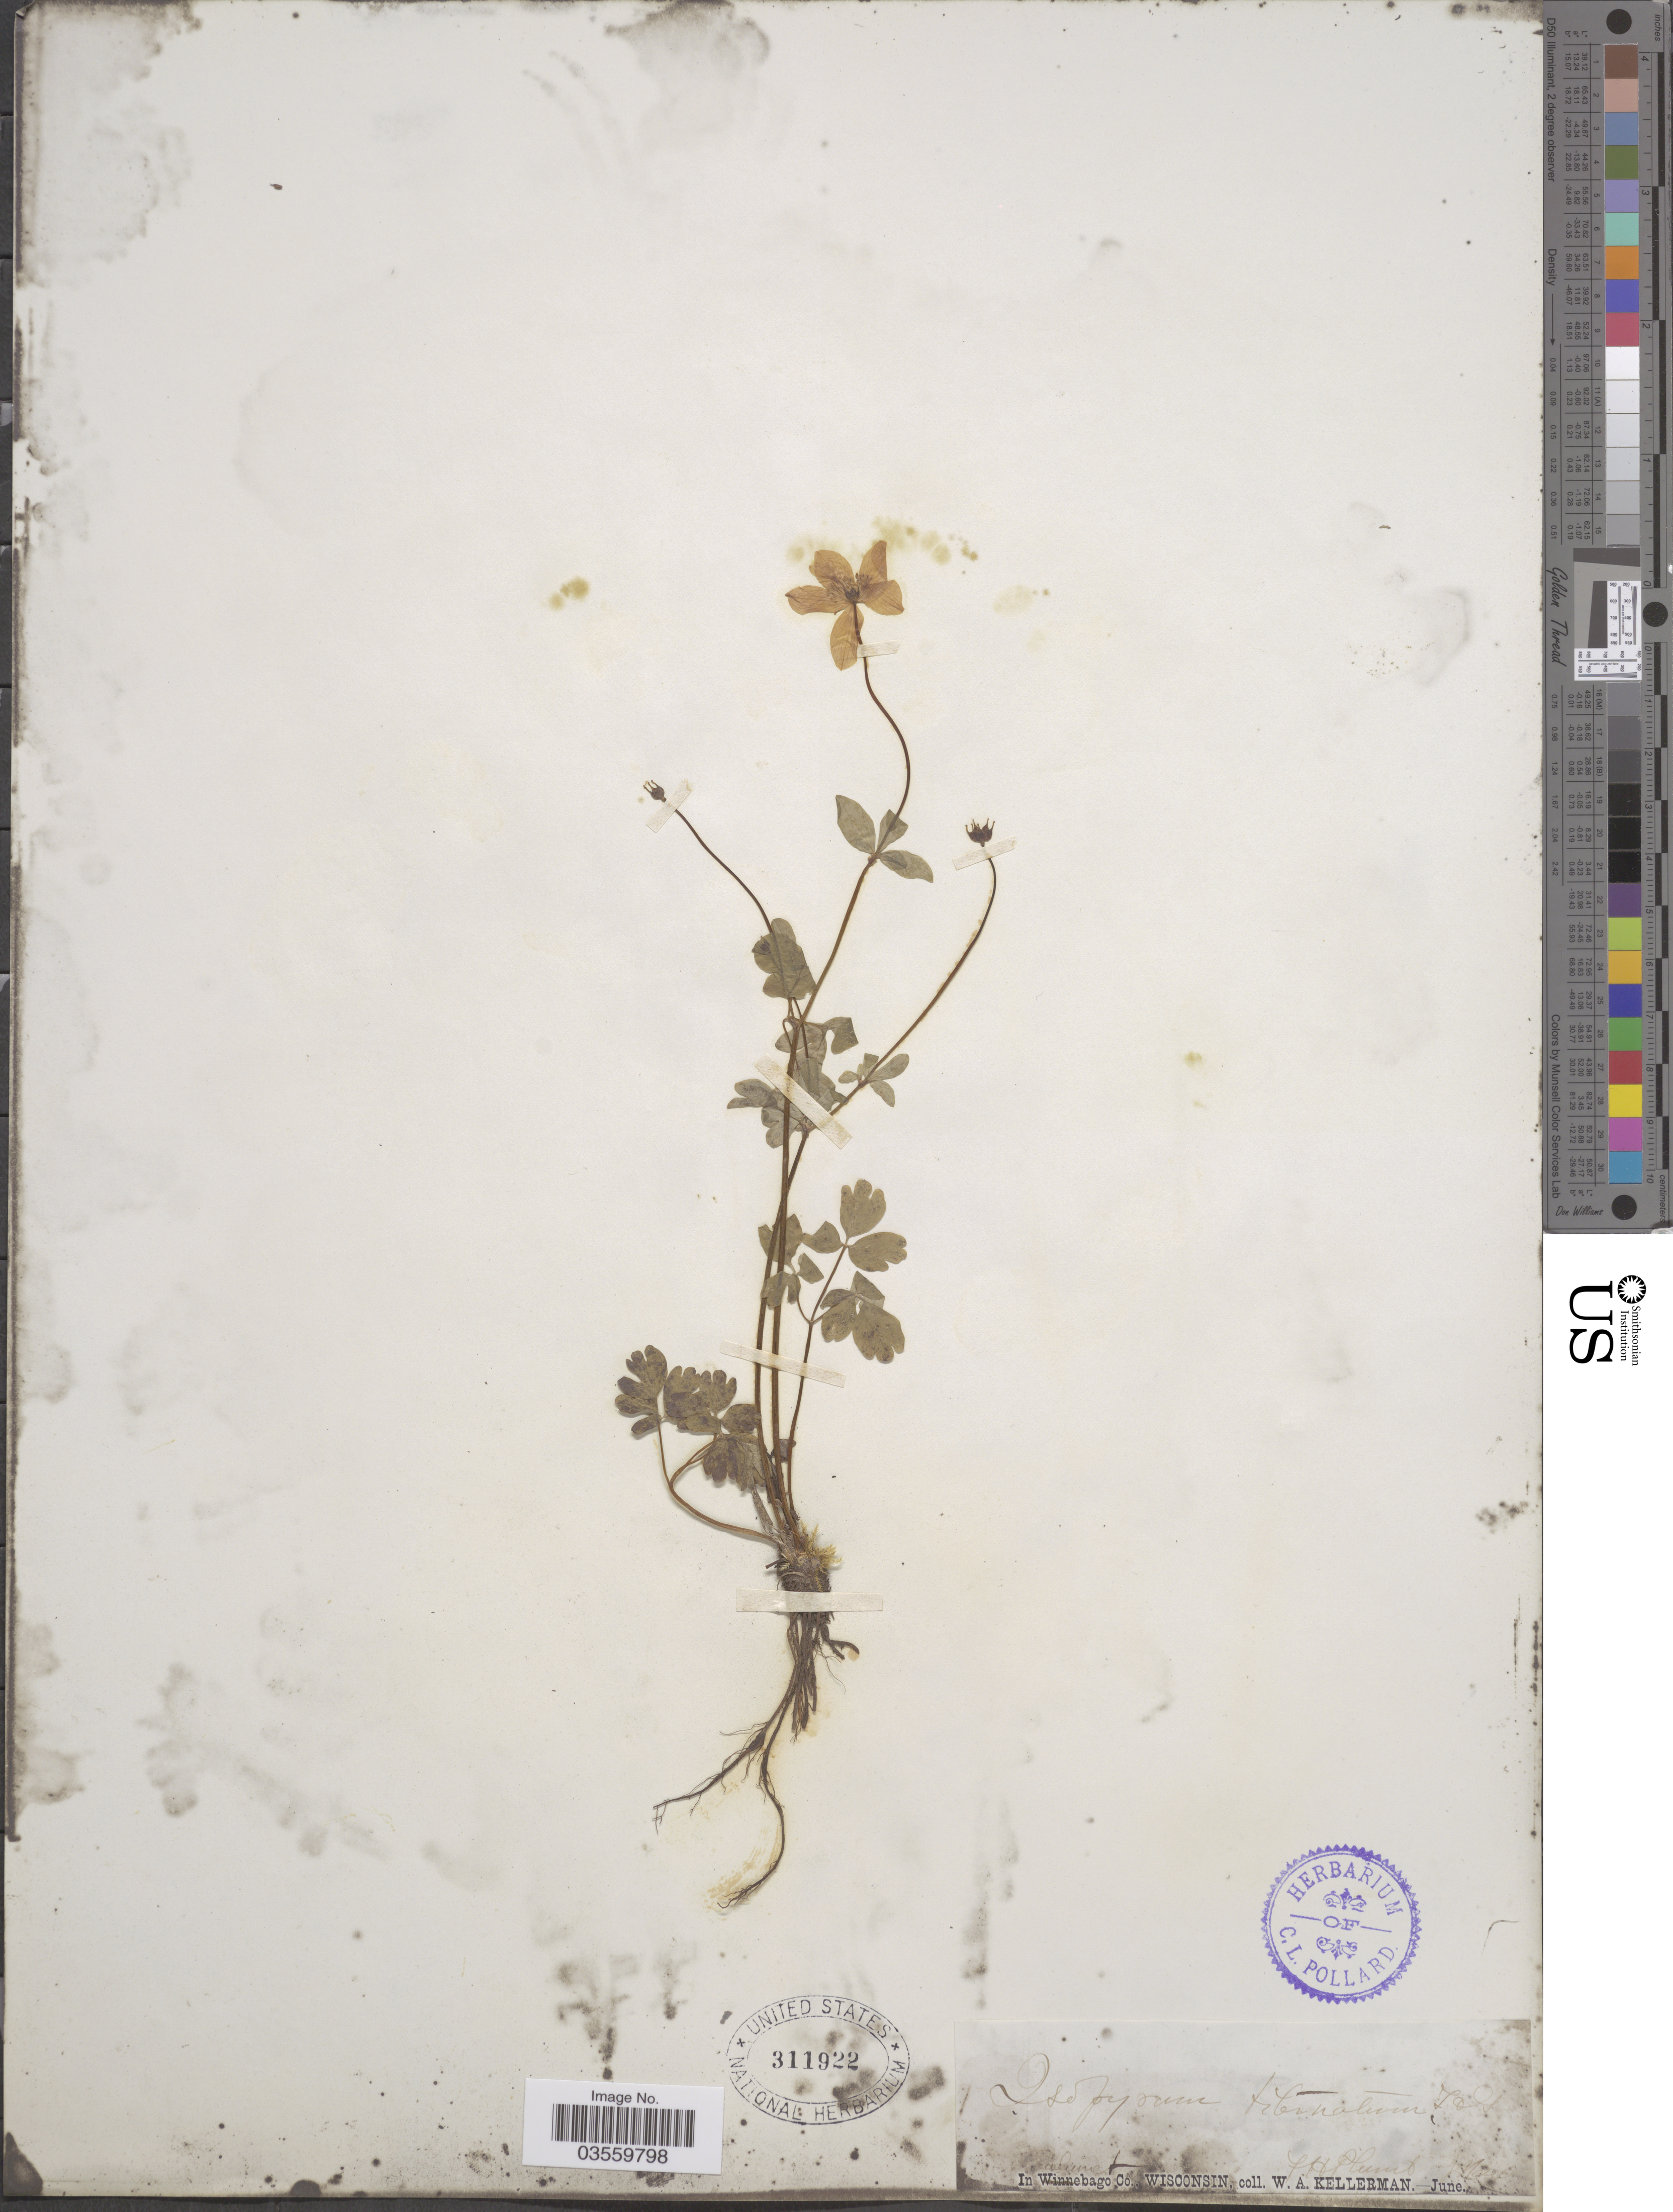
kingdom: Plantae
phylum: Tracheophyta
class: Magnoliopsida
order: Ranunculales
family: Ranunculaceae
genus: Enemion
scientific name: Enemion biternatum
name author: (Torr. & A. Gray) Raf.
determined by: Strong, Mark T., (BOT), Smithsonian Institution - National Museum of Natural History (UNITED STATES)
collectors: W. Kellerman & F. Plumb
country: United States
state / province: Wisconsin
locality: In Calumet Co.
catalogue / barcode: US 311922